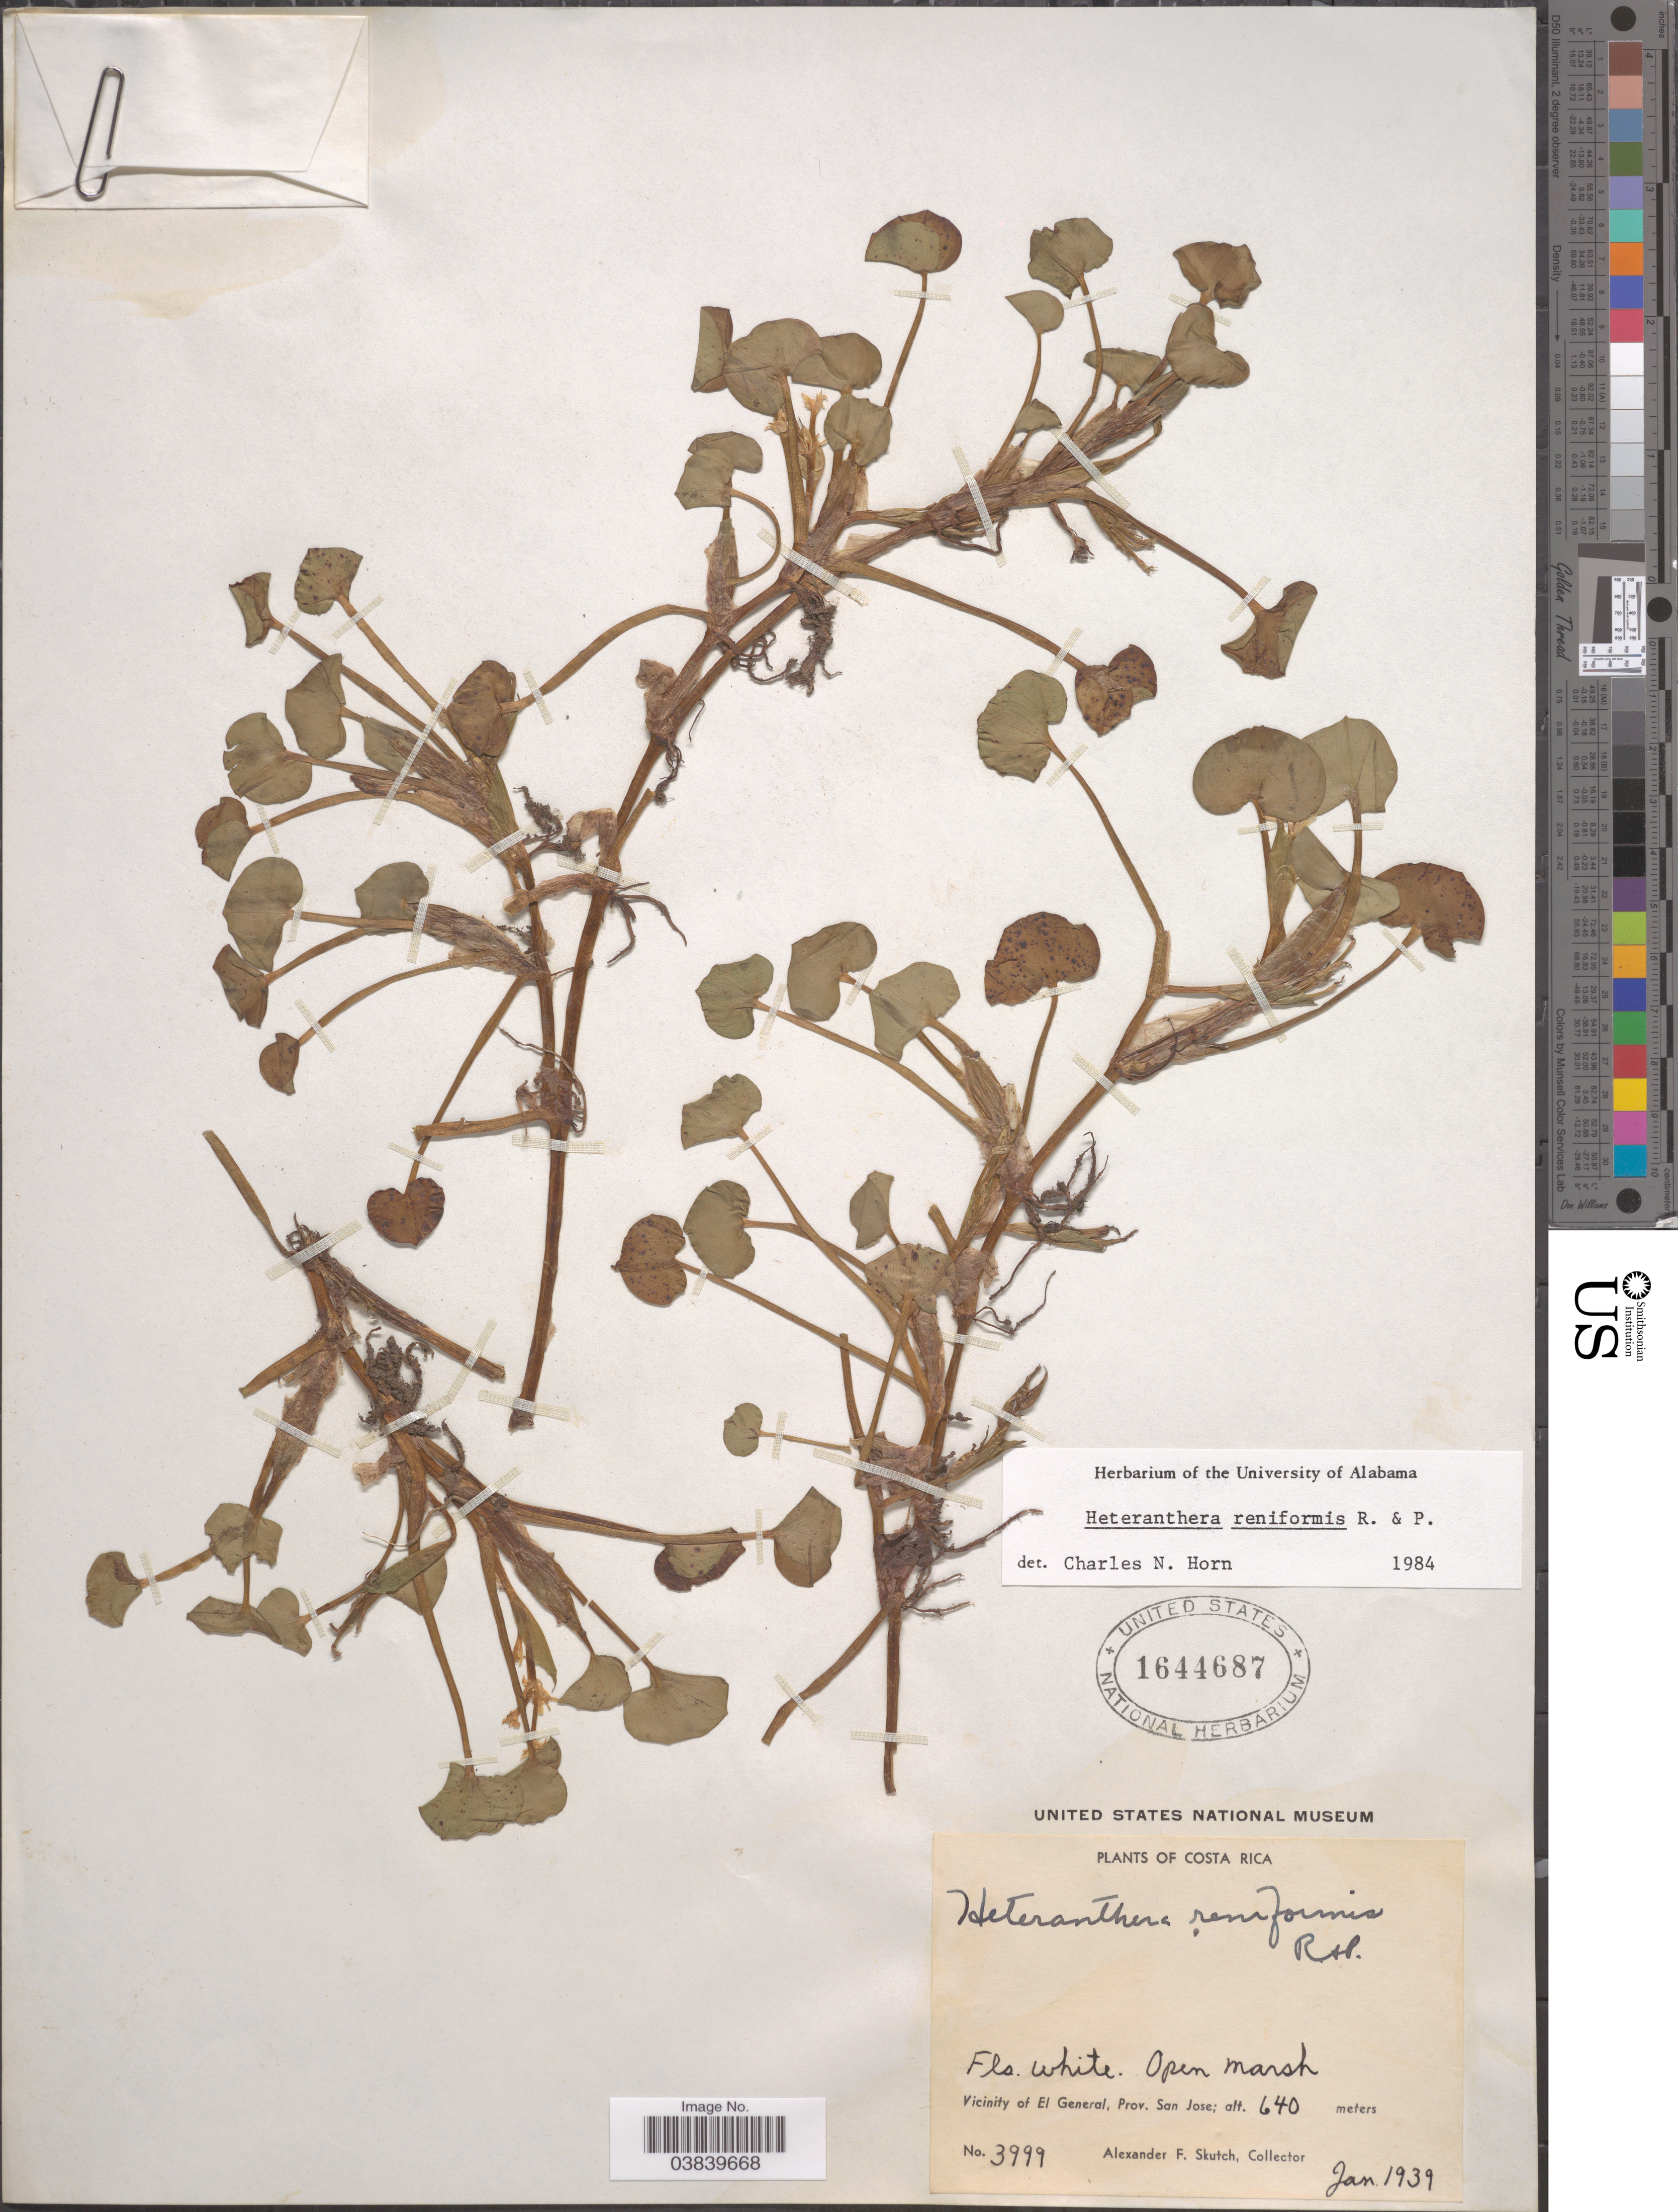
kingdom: Plantae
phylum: Tracheophyta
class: Liliopsida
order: Commelinales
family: Pontederiaceae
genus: Heteranthera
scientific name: Heteranthera reniformis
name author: Ruiz & Pav.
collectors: A. F. Skutch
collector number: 3999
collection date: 1939-01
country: Costa Rica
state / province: San José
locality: Vicinity of El General.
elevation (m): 640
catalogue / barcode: US 1644687